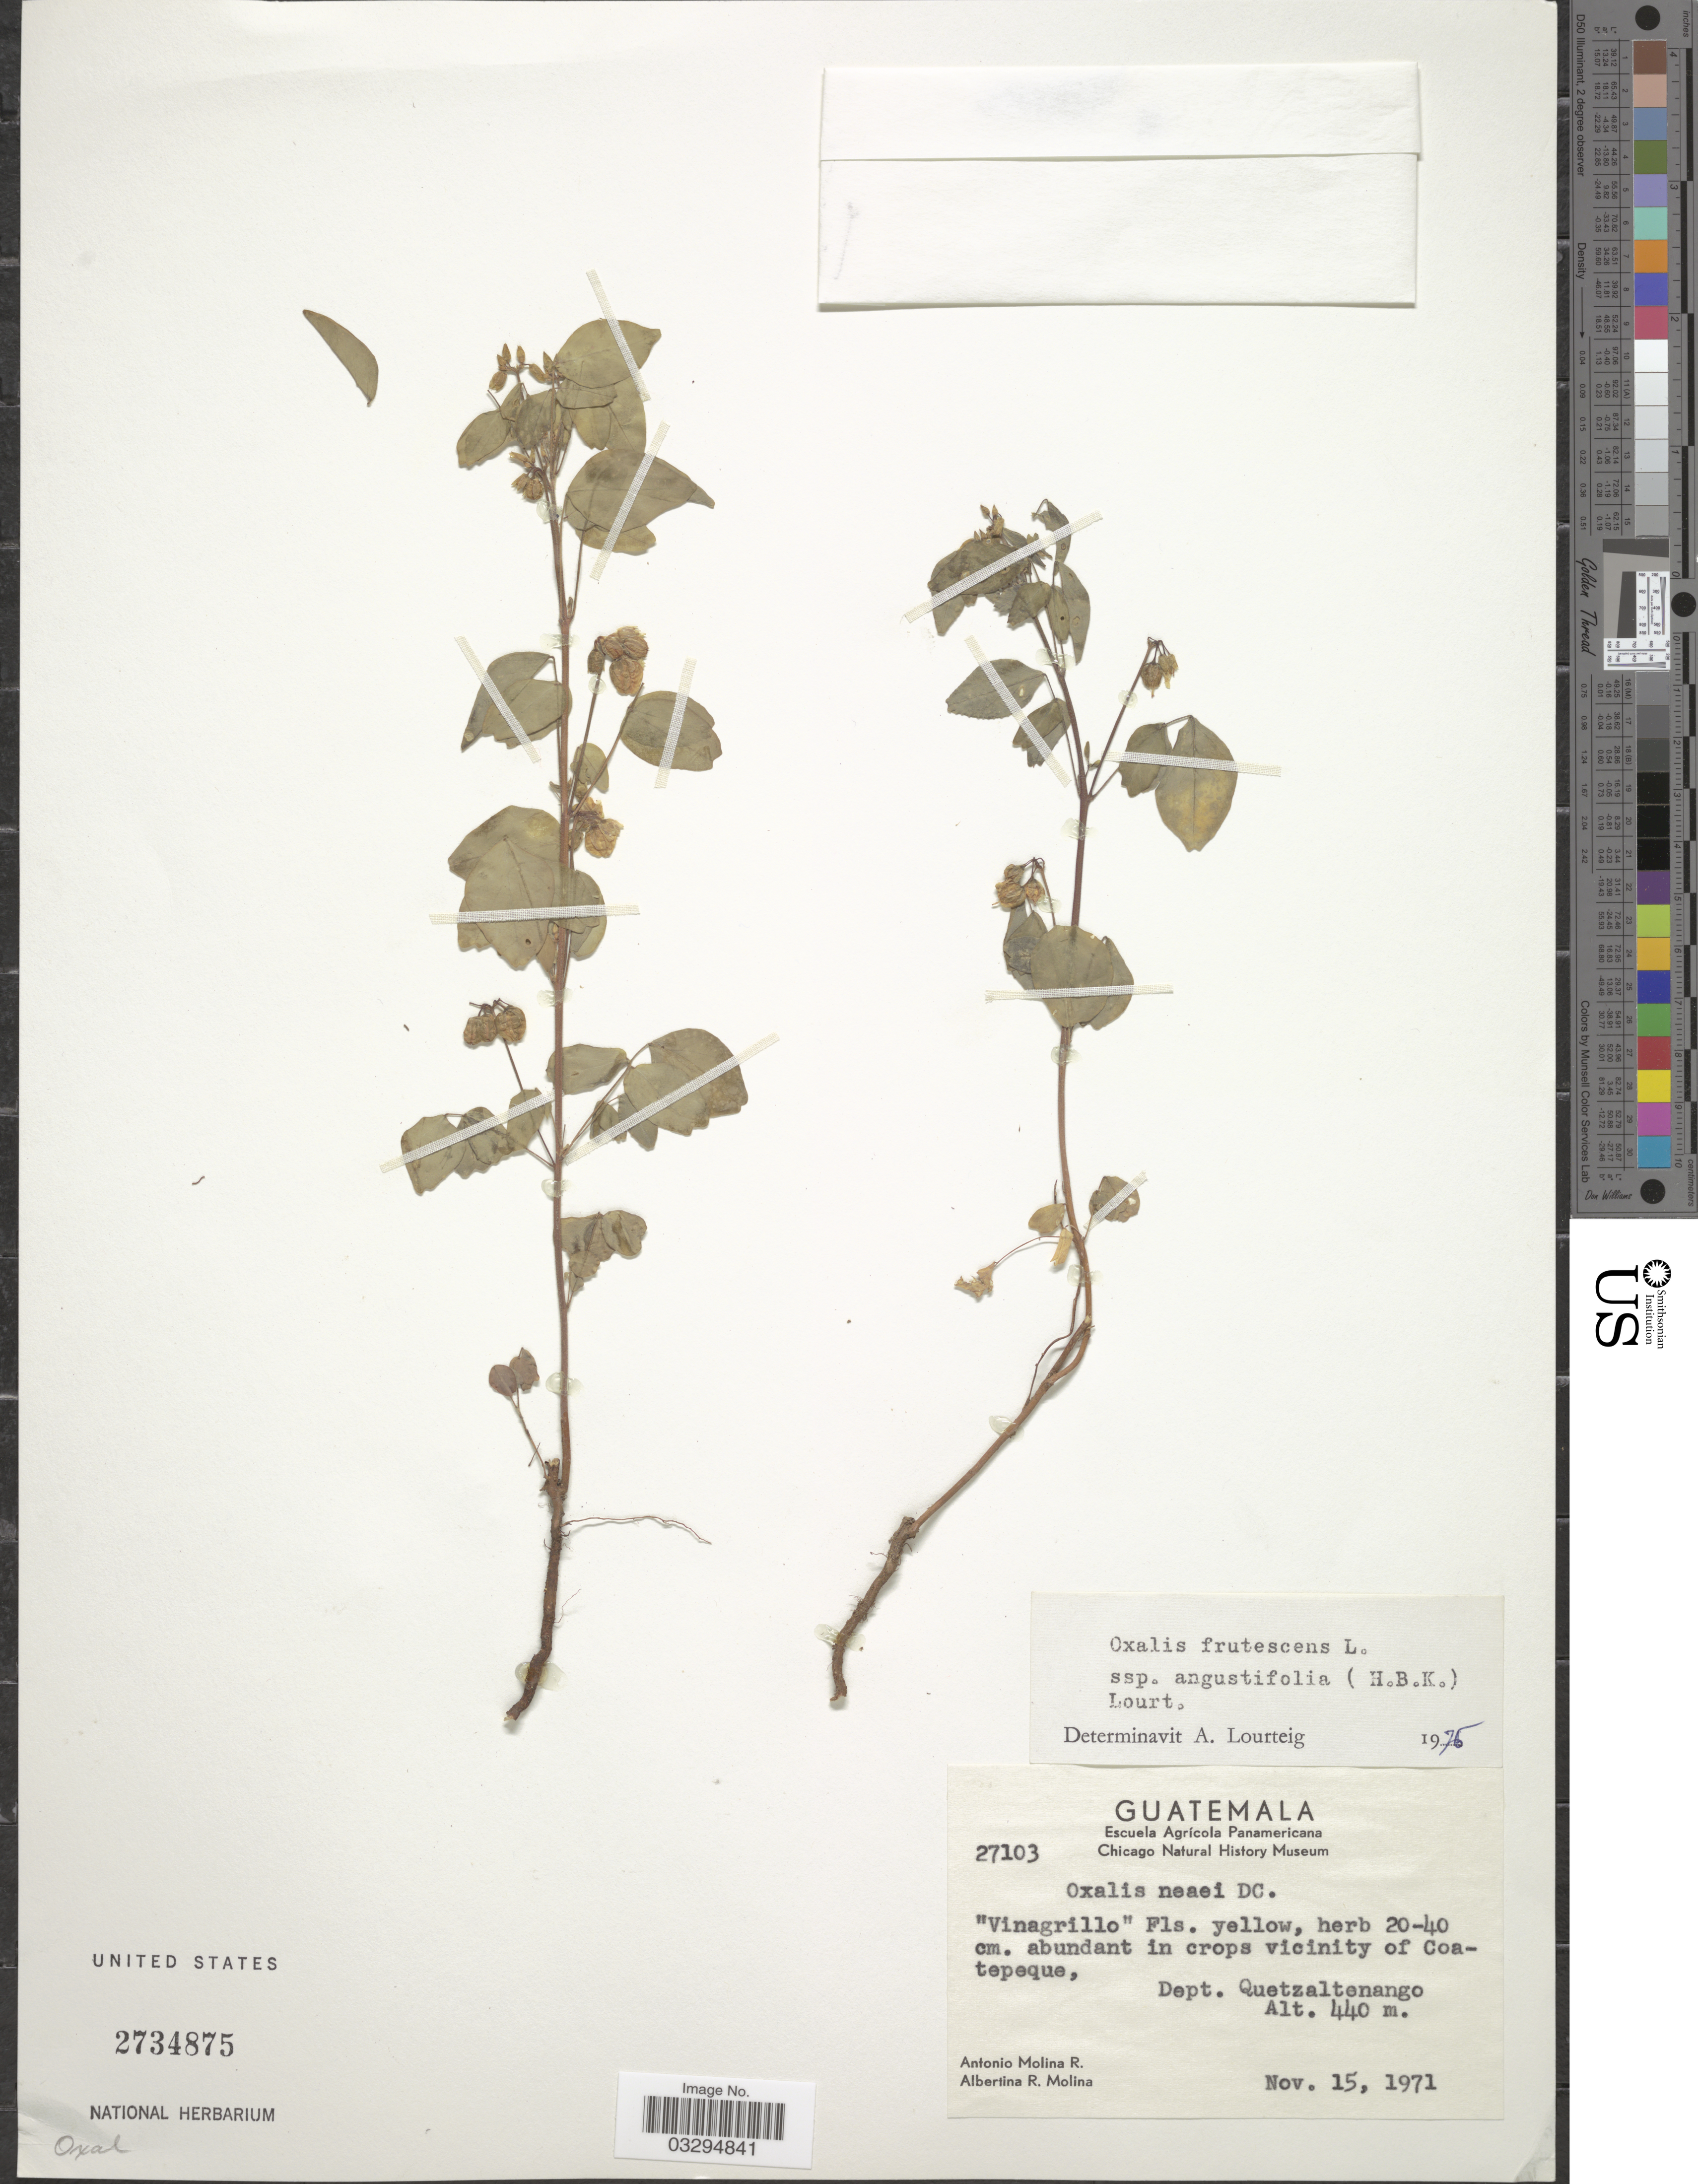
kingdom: Plantae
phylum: Tracheophyta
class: Magnoliopsida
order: Oxalidales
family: Oxalidaceae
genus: Oxalis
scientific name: Oxalis frutescens subsp. angustifolia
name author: (Kunth) Lourteig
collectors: A. Molina R. & A. R. Molina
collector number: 27103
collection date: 1971-11-15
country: Guatemala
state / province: Quetzaltenango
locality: In crops vicinity of Coatepeque, Dept. Quetzaltenango.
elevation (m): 440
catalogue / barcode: US 2734875